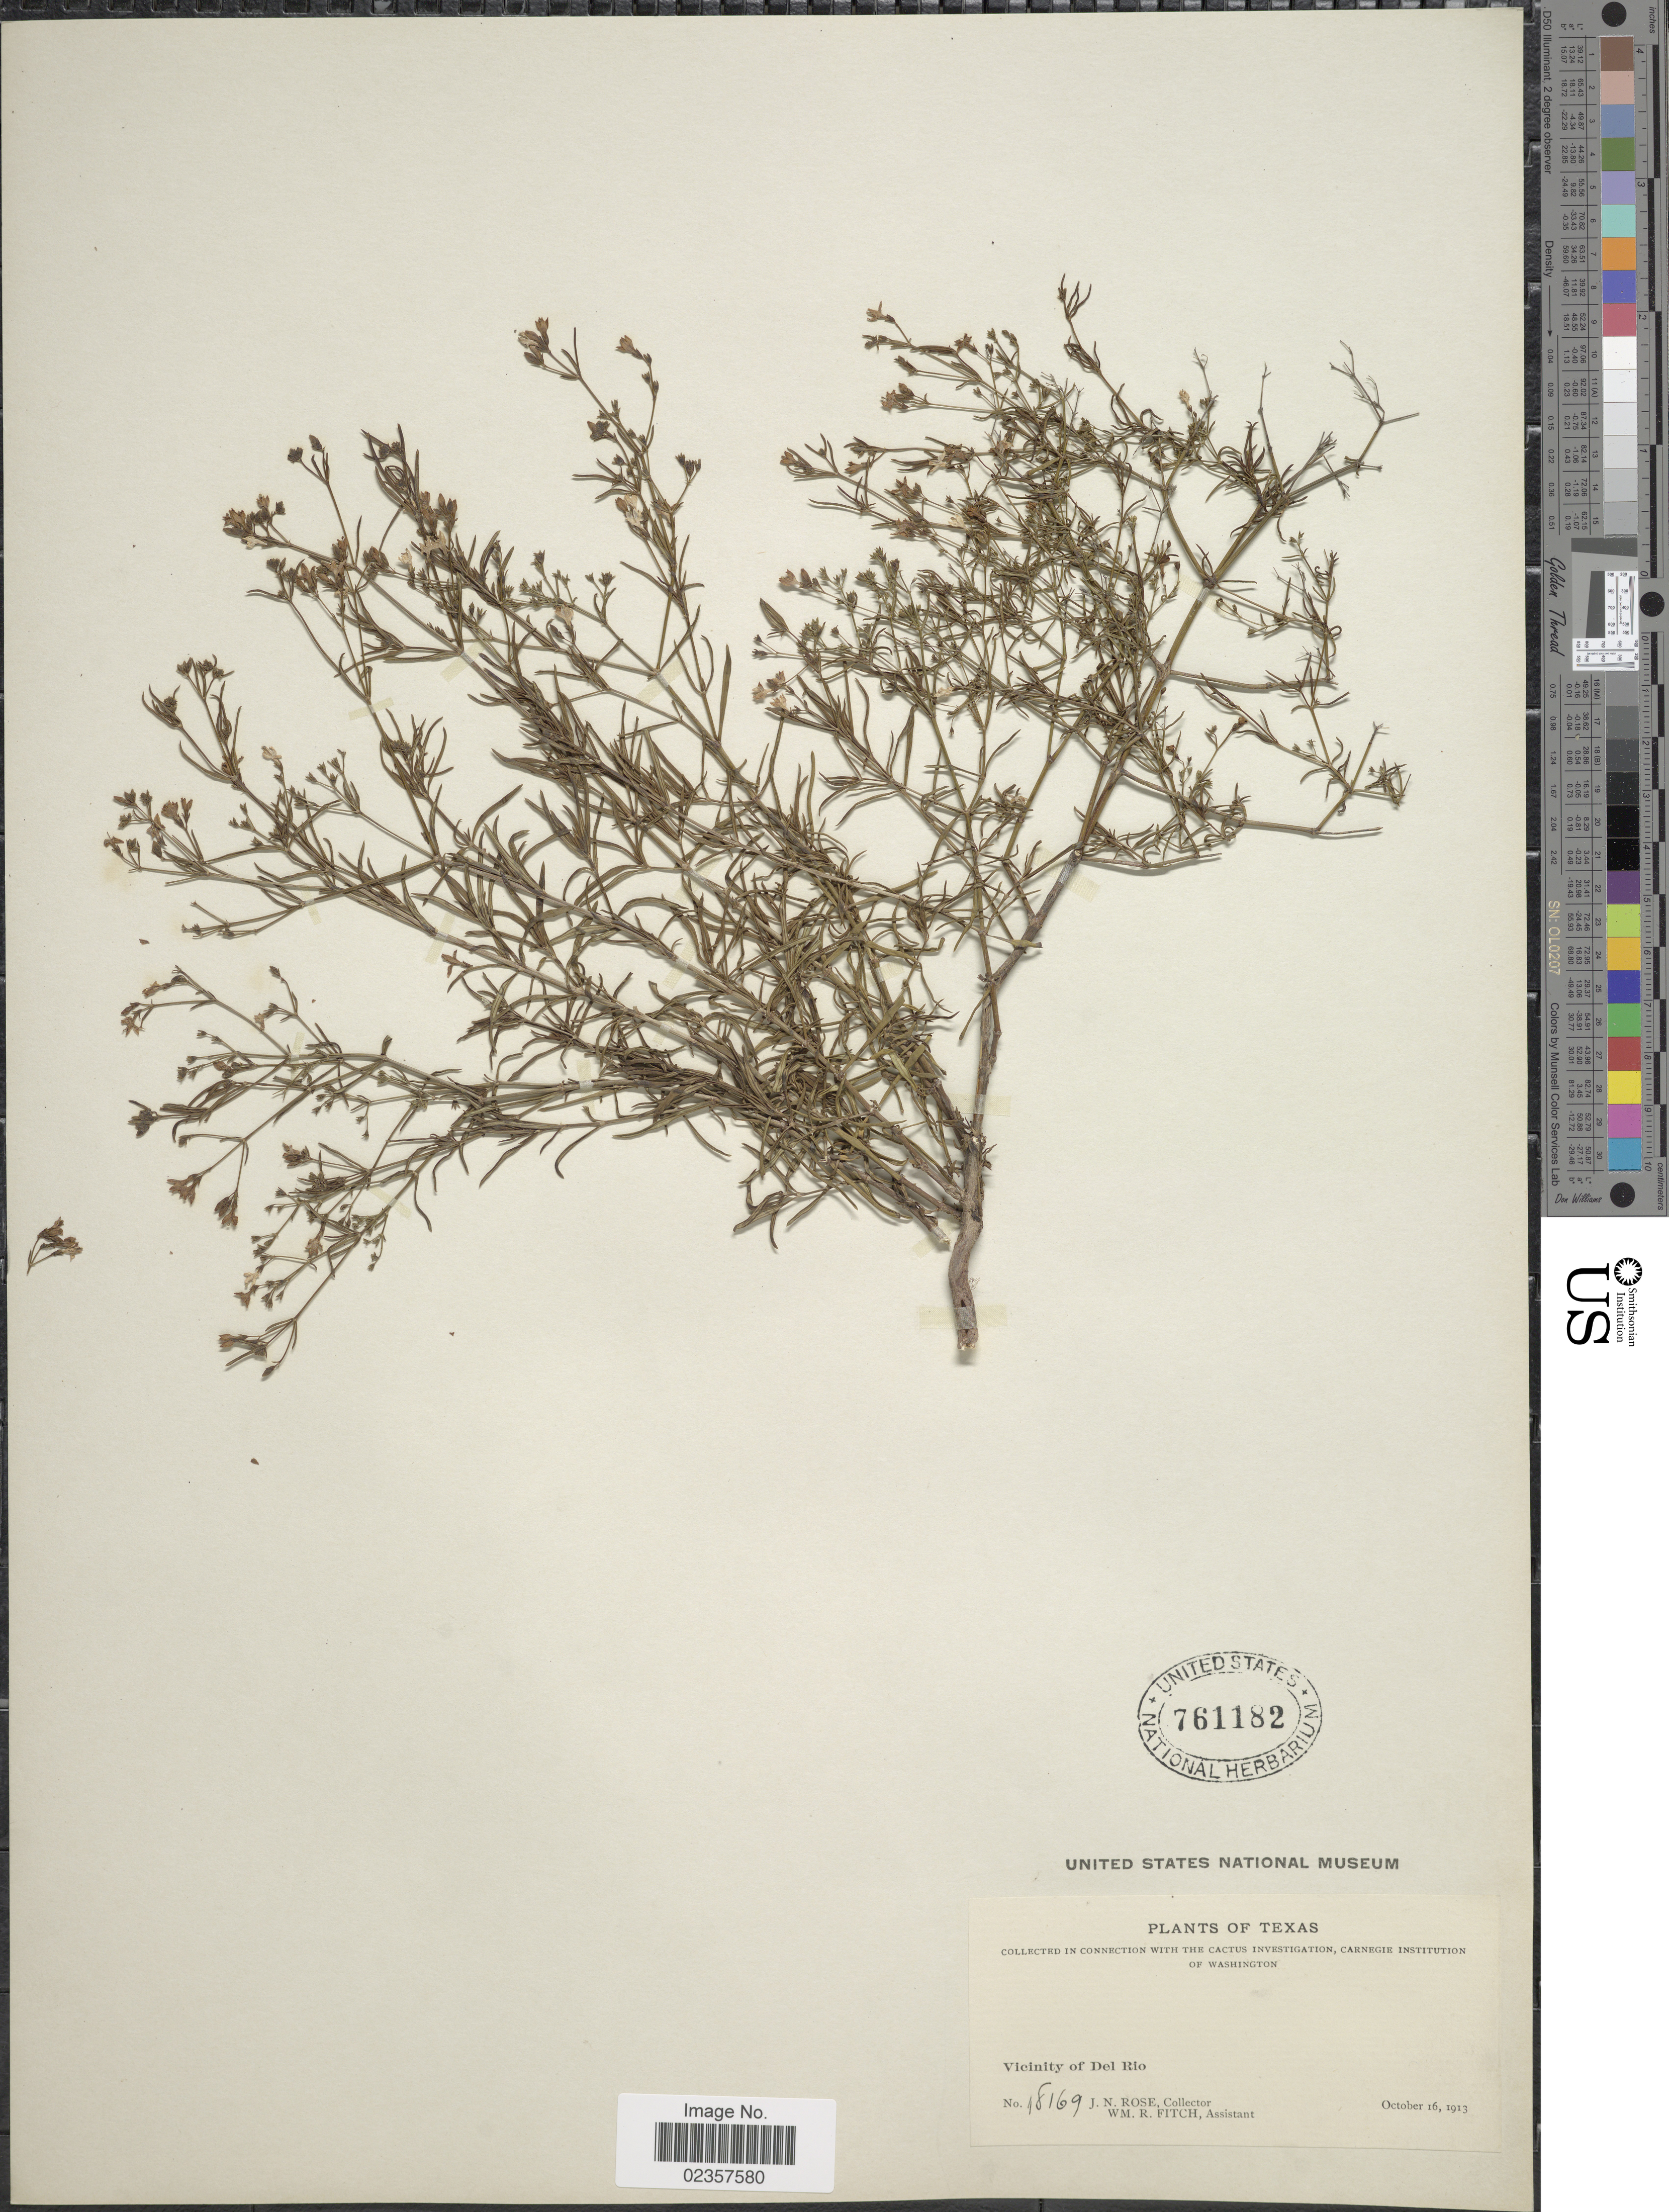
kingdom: Plantae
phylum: Tracheophyta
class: Magnoliopsida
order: Gentianales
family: Rubiaceae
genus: Houstonia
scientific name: Houstonia nigricans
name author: (Lam.) Fernald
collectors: J. N. Rose & W. R. Fitch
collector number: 18169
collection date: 1913-10-16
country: United States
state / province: Texas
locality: Vicinity of Del Rio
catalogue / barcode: US 761182